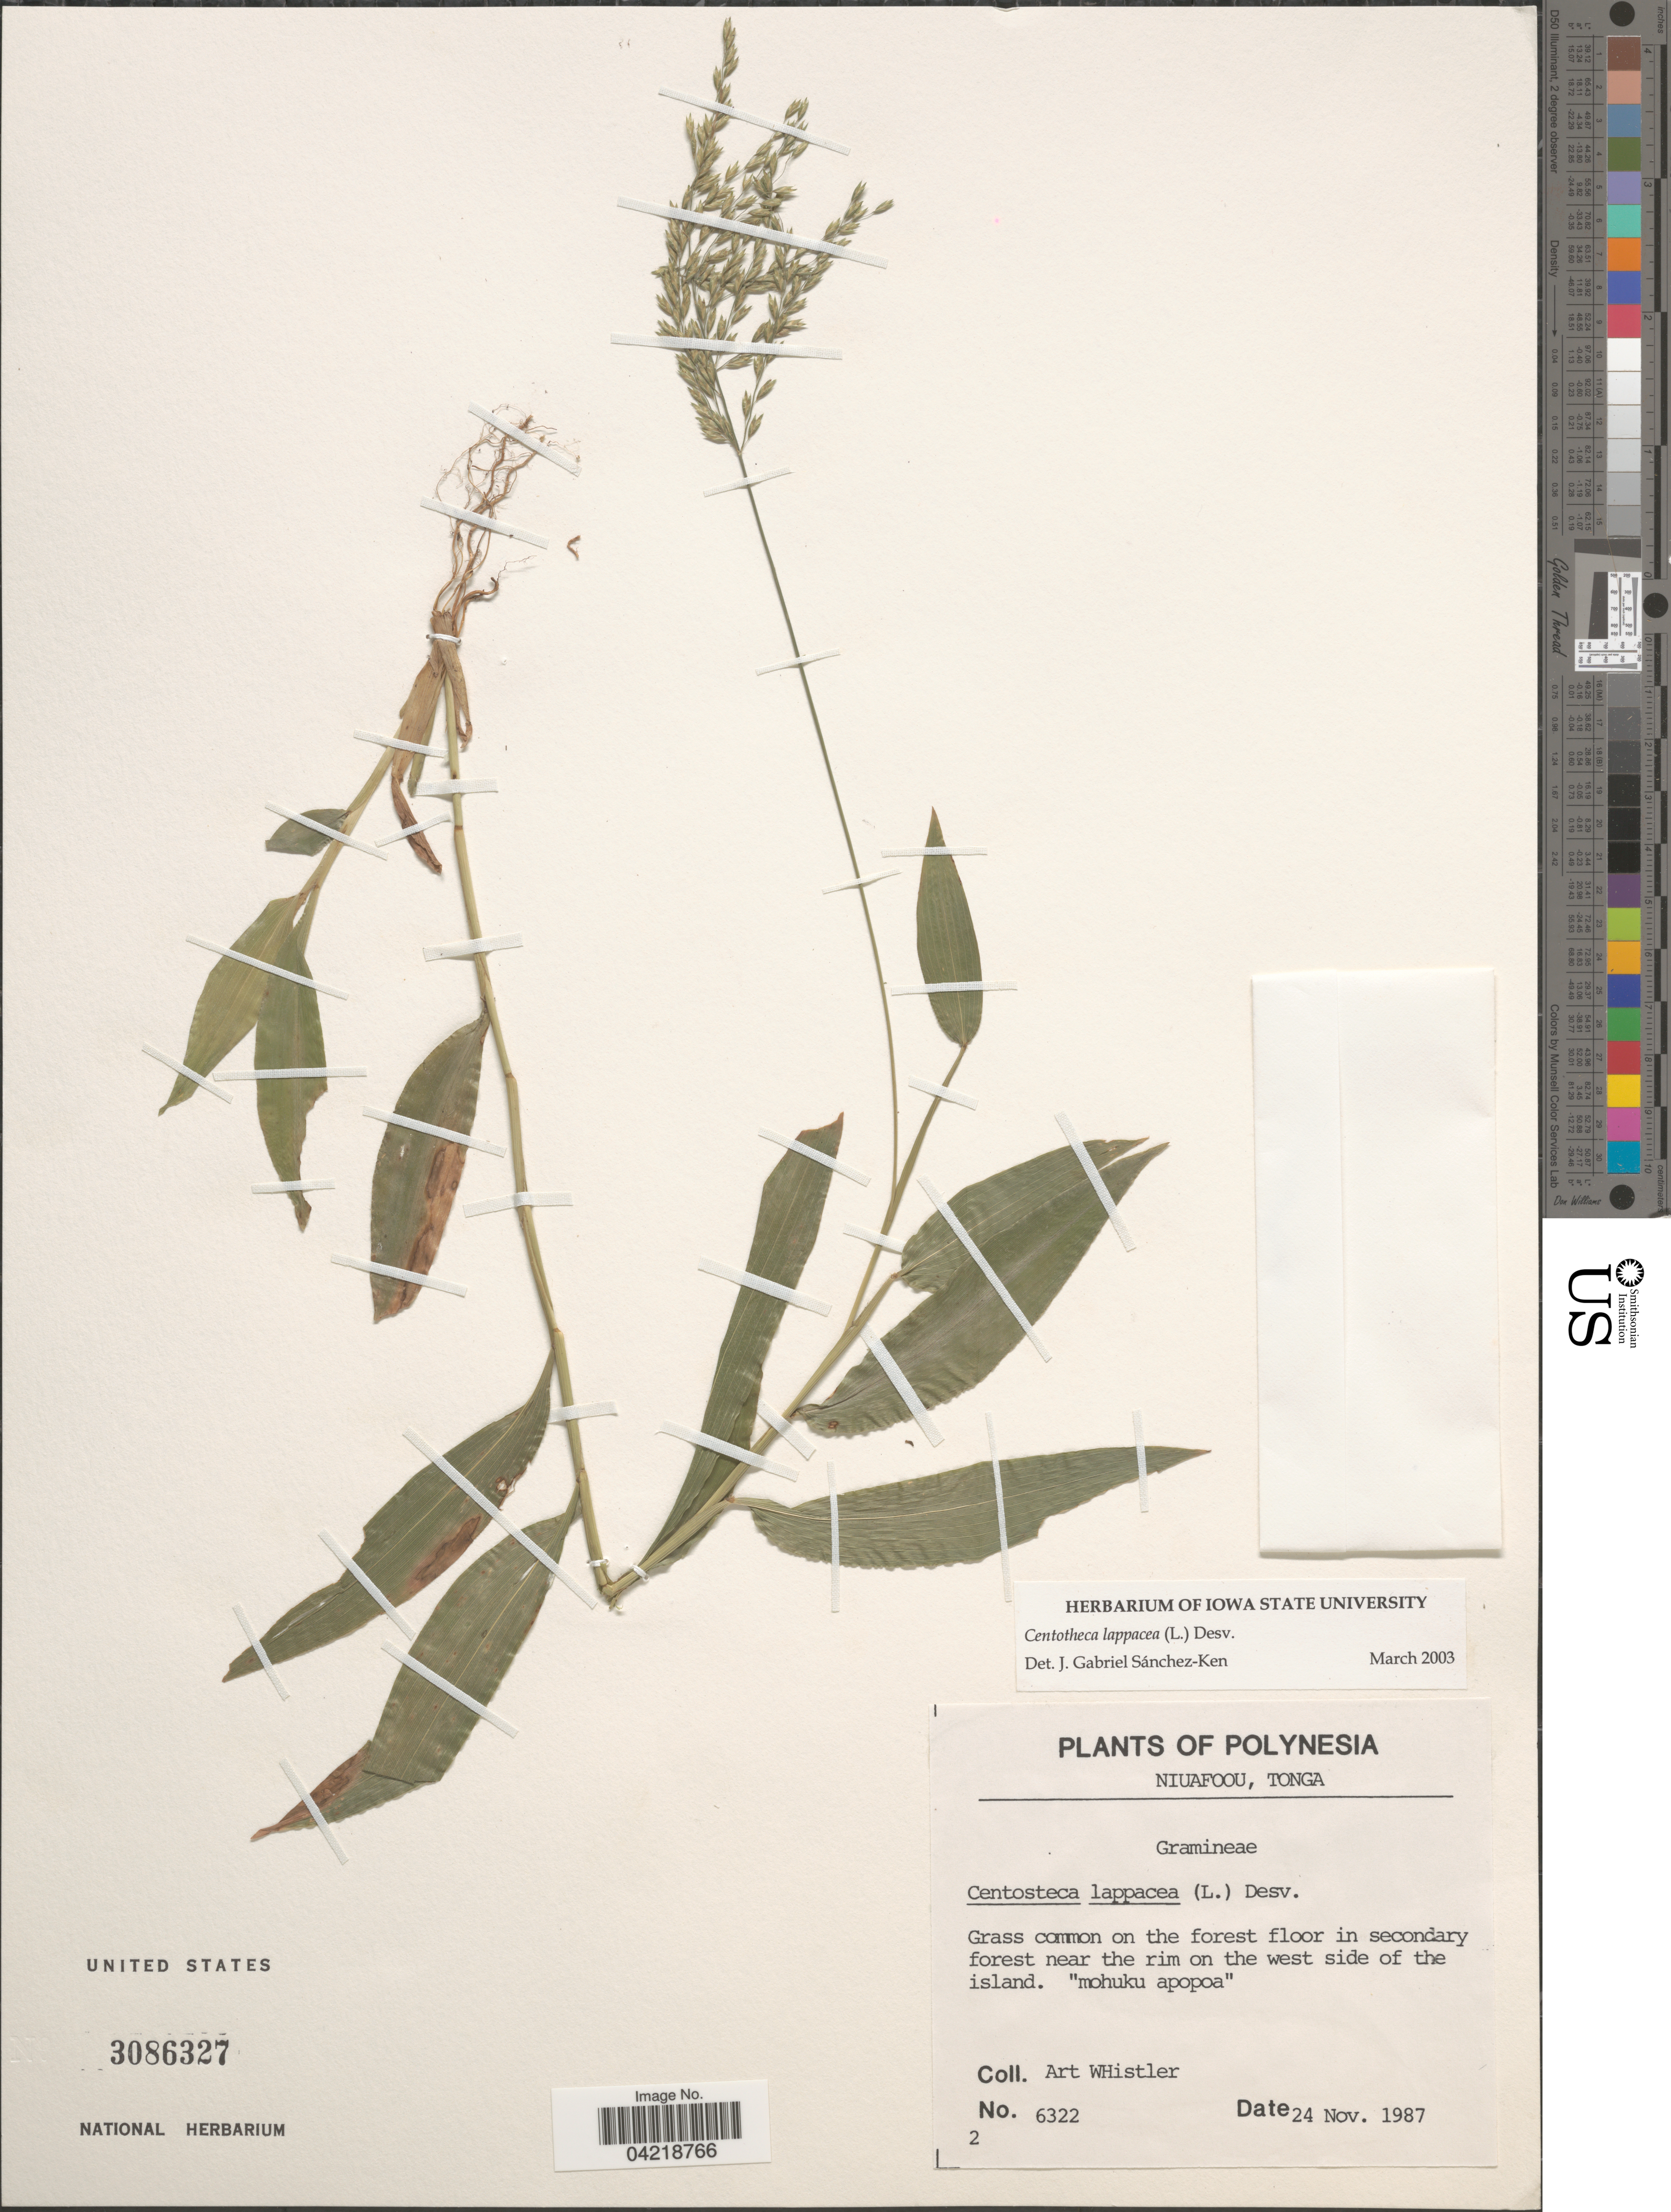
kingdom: Plantae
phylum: Tracheophyta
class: Liliopsida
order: Poales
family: Poaceae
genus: Centotheca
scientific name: Centotheca lappacea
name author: (L.) Desv.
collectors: A. Whistler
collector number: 6322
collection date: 1987-11-24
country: Tonga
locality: Polynesia. Niuafoou. Grass common on the forest floor in secondary forest near the rim on the west side of the island.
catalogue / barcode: US 3086327